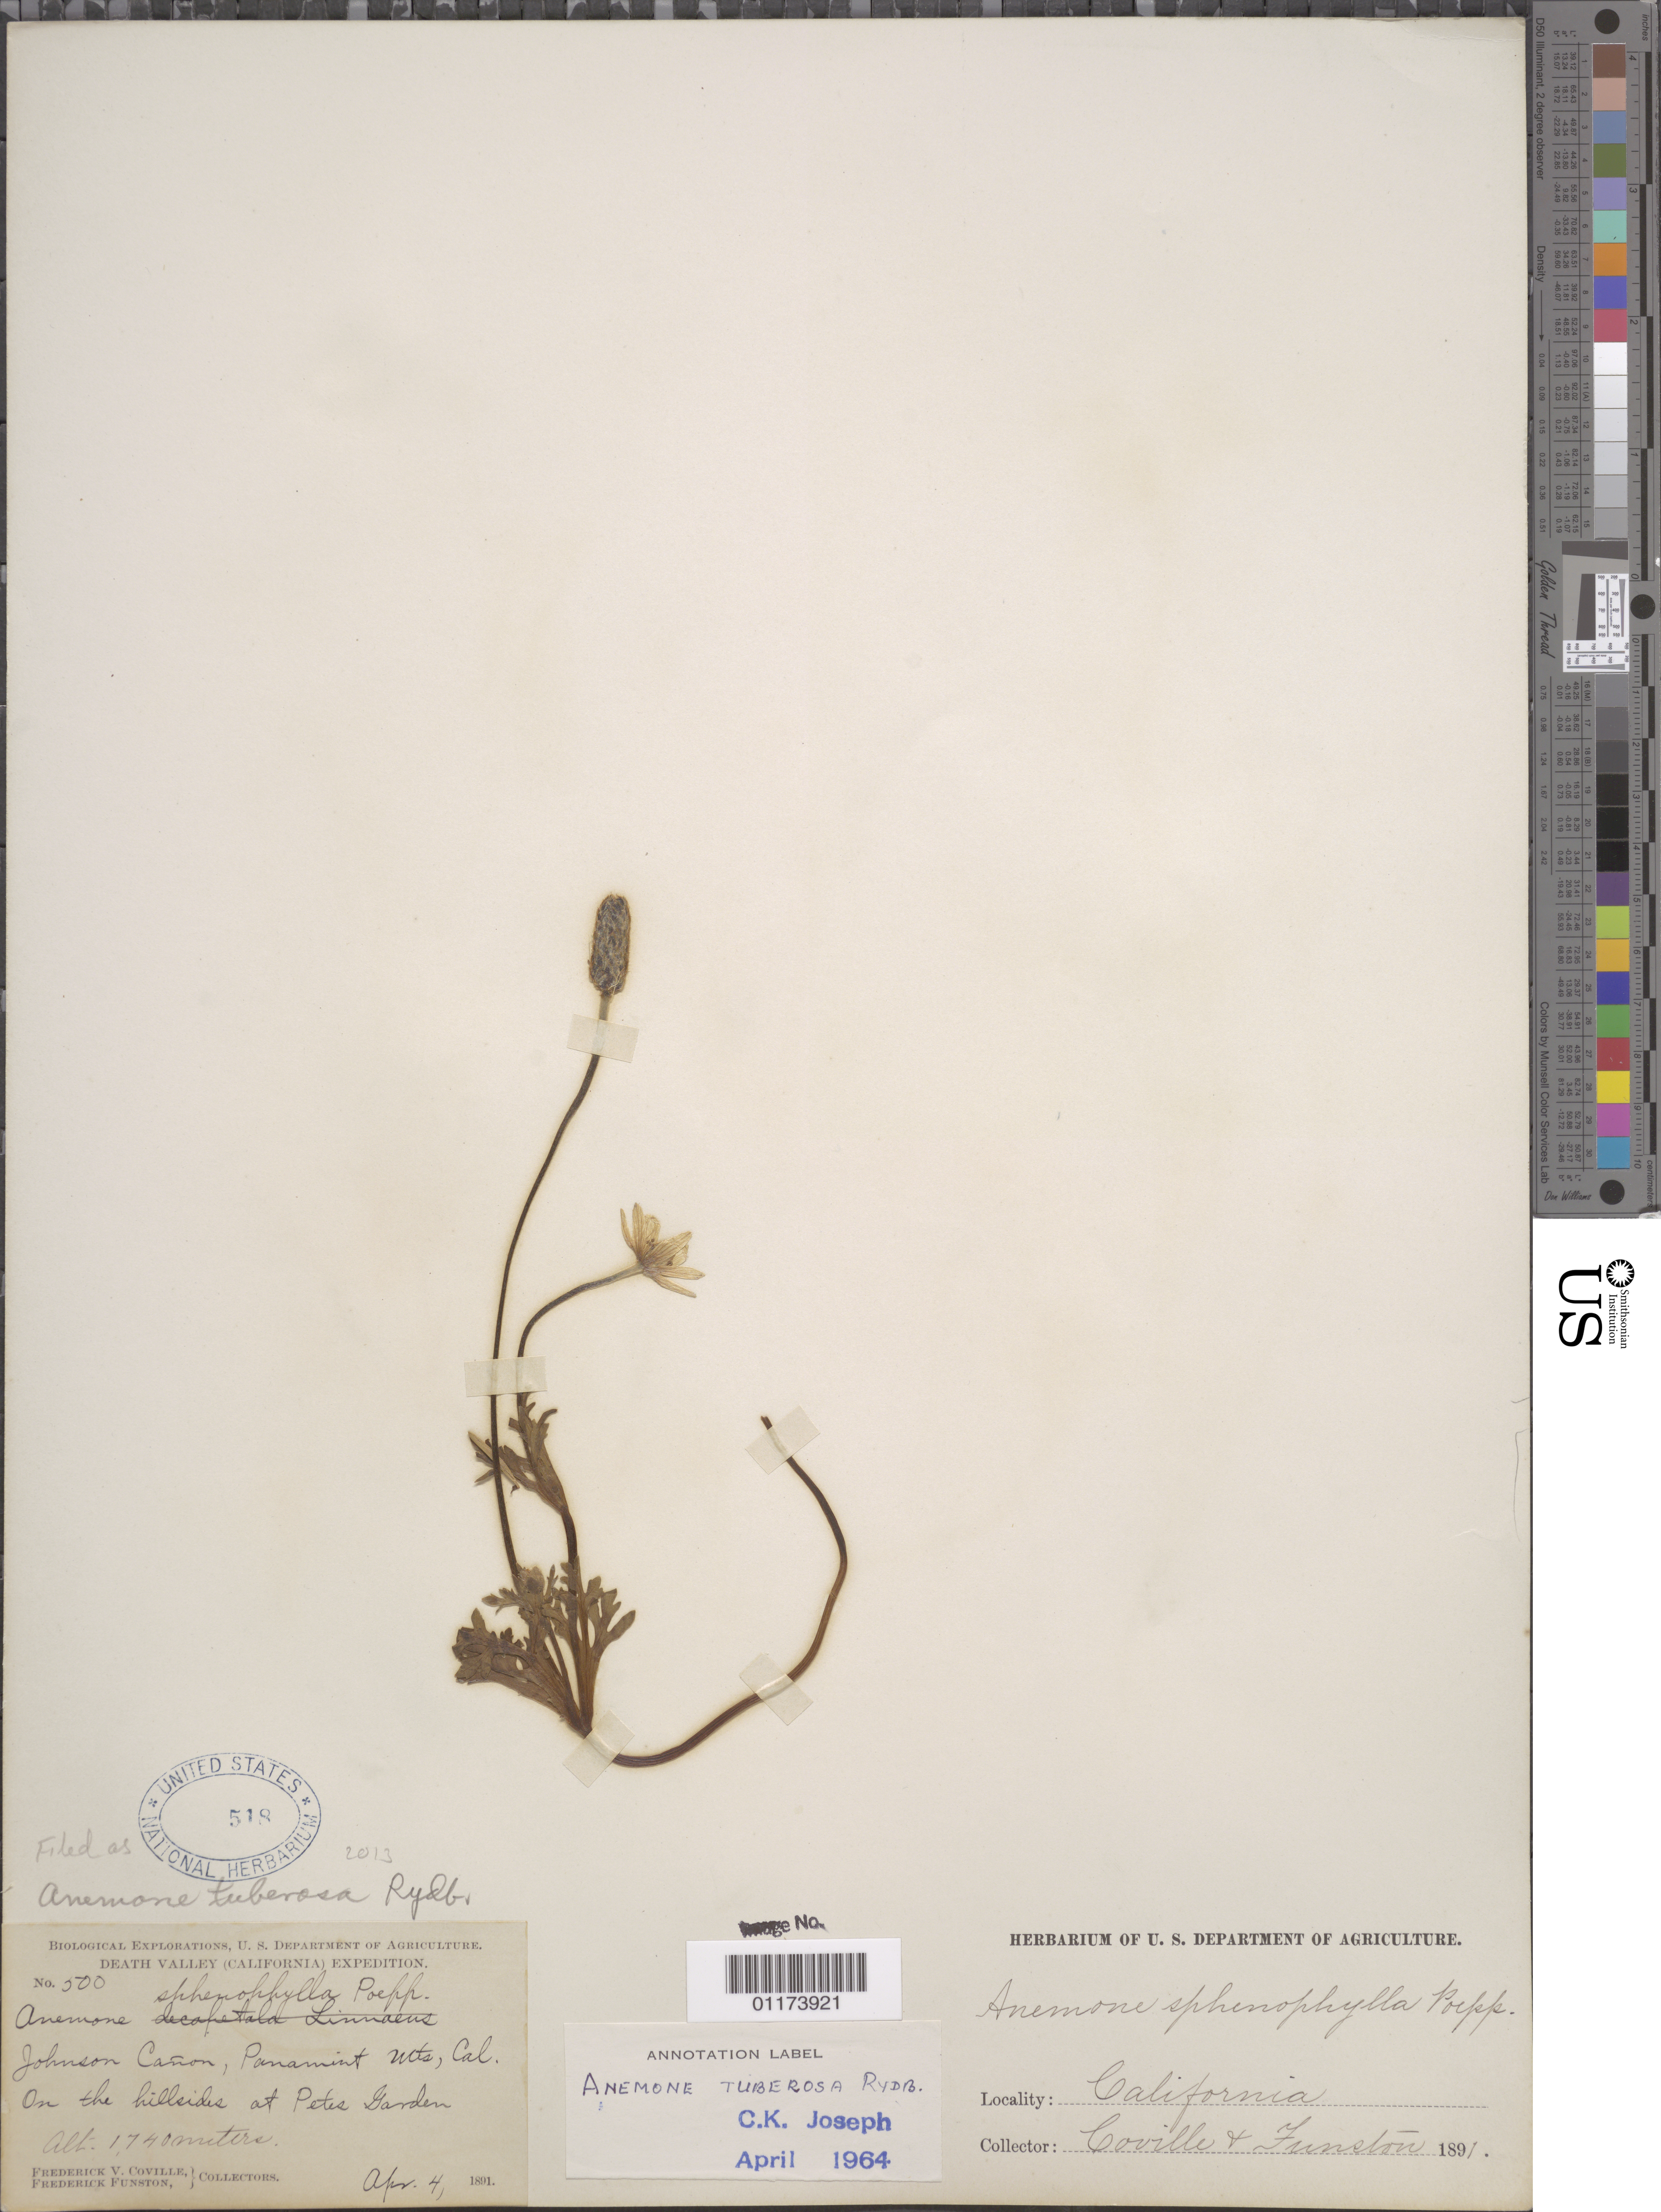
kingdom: Plantae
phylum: Tracheophyta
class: Magnoliopsida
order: Ranunculales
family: Ranunculaceae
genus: Anemone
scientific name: Anemone tuberosa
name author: Rydb.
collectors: F. V. Coville & F. Funston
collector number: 500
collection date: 1891-04-04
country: United States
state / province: California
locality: Johnson Canyon, Panamint Mts, near Peter's garden.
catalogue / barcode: US 518